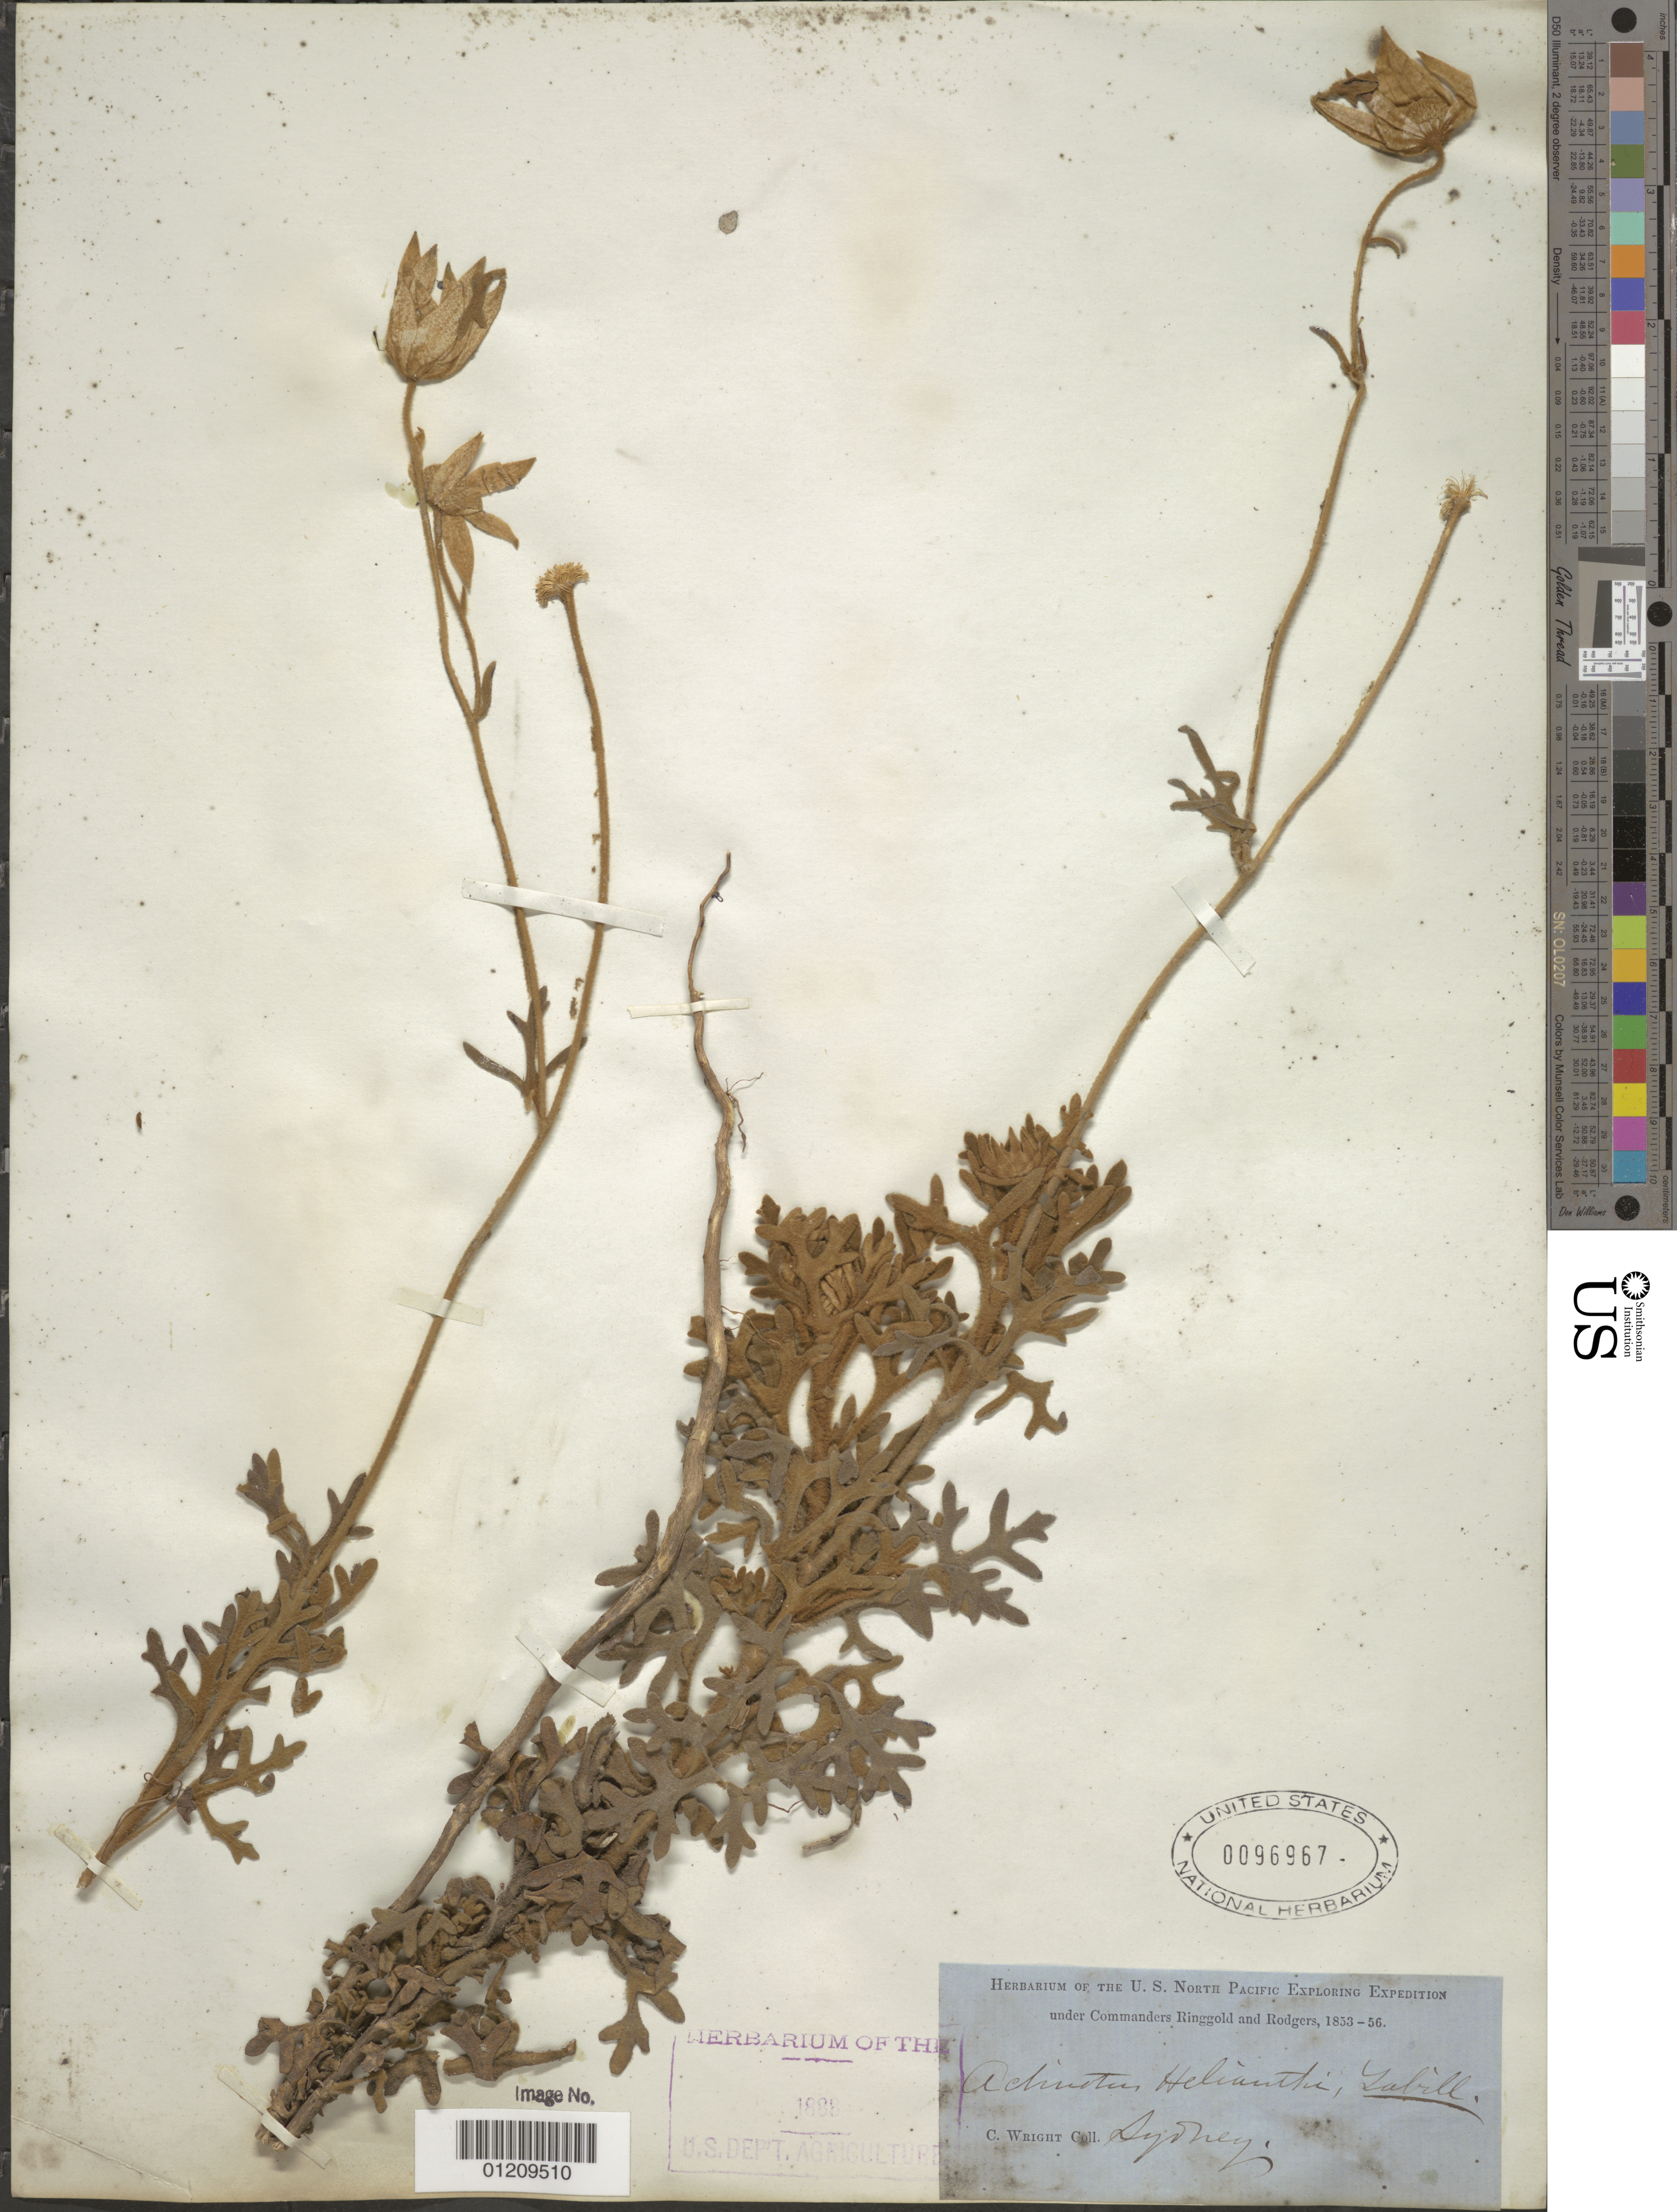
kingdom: Plantae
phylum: Tracheophyta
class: Magnoliopsida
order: Apiales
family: Apiaceae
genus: Actinotus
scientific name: Actinotus helianthi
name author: Labill.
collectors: C. Wright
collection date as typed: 1853 to -- -- 1856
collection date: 1853/1856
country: Australia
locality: Sydney.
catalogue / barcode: US 96967